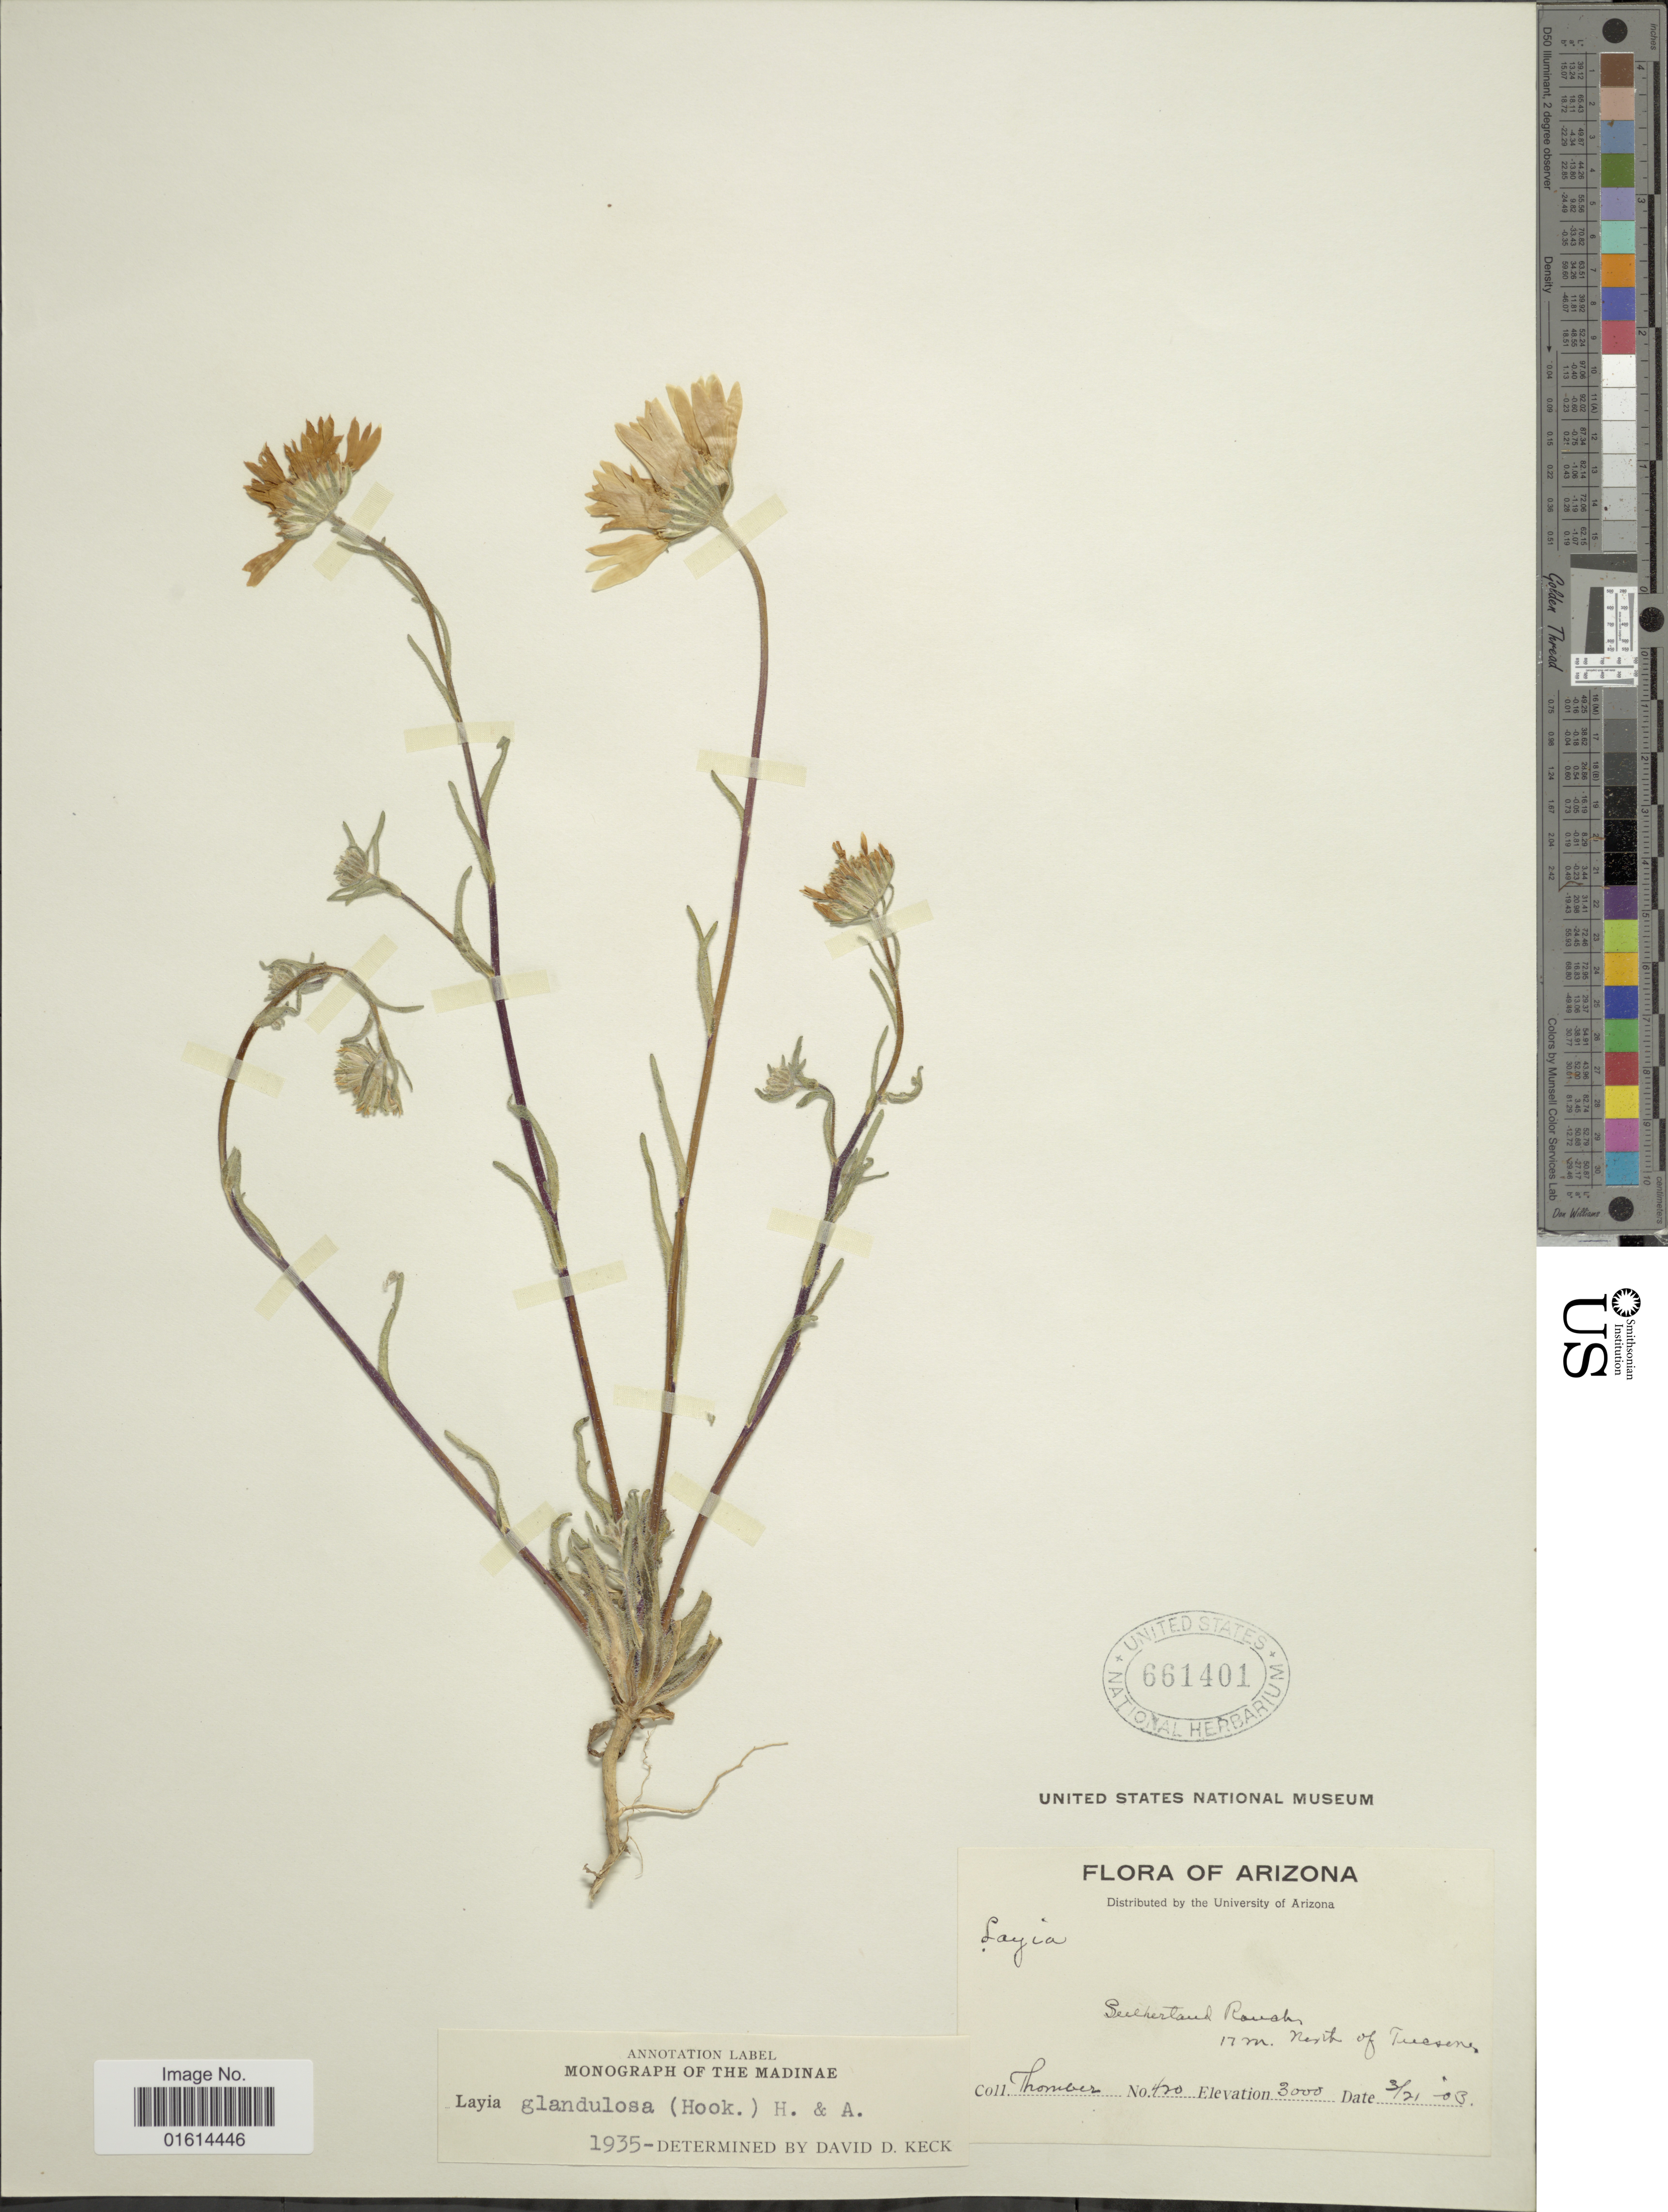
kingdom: Plantae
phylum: Tracheophyta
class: Magnoliopsida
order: Asterales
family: Asteraceae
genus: Layia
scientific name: Layia glandulosa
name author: Hook. & Arn.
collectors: J. Thornber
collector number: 420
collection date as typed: Transcribed d/m/y: 21/3/3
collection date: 1903-03-21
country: United States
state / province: Arizona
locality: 17 miles north of Tucson; Sutherland Ranch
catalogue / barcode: US 661401